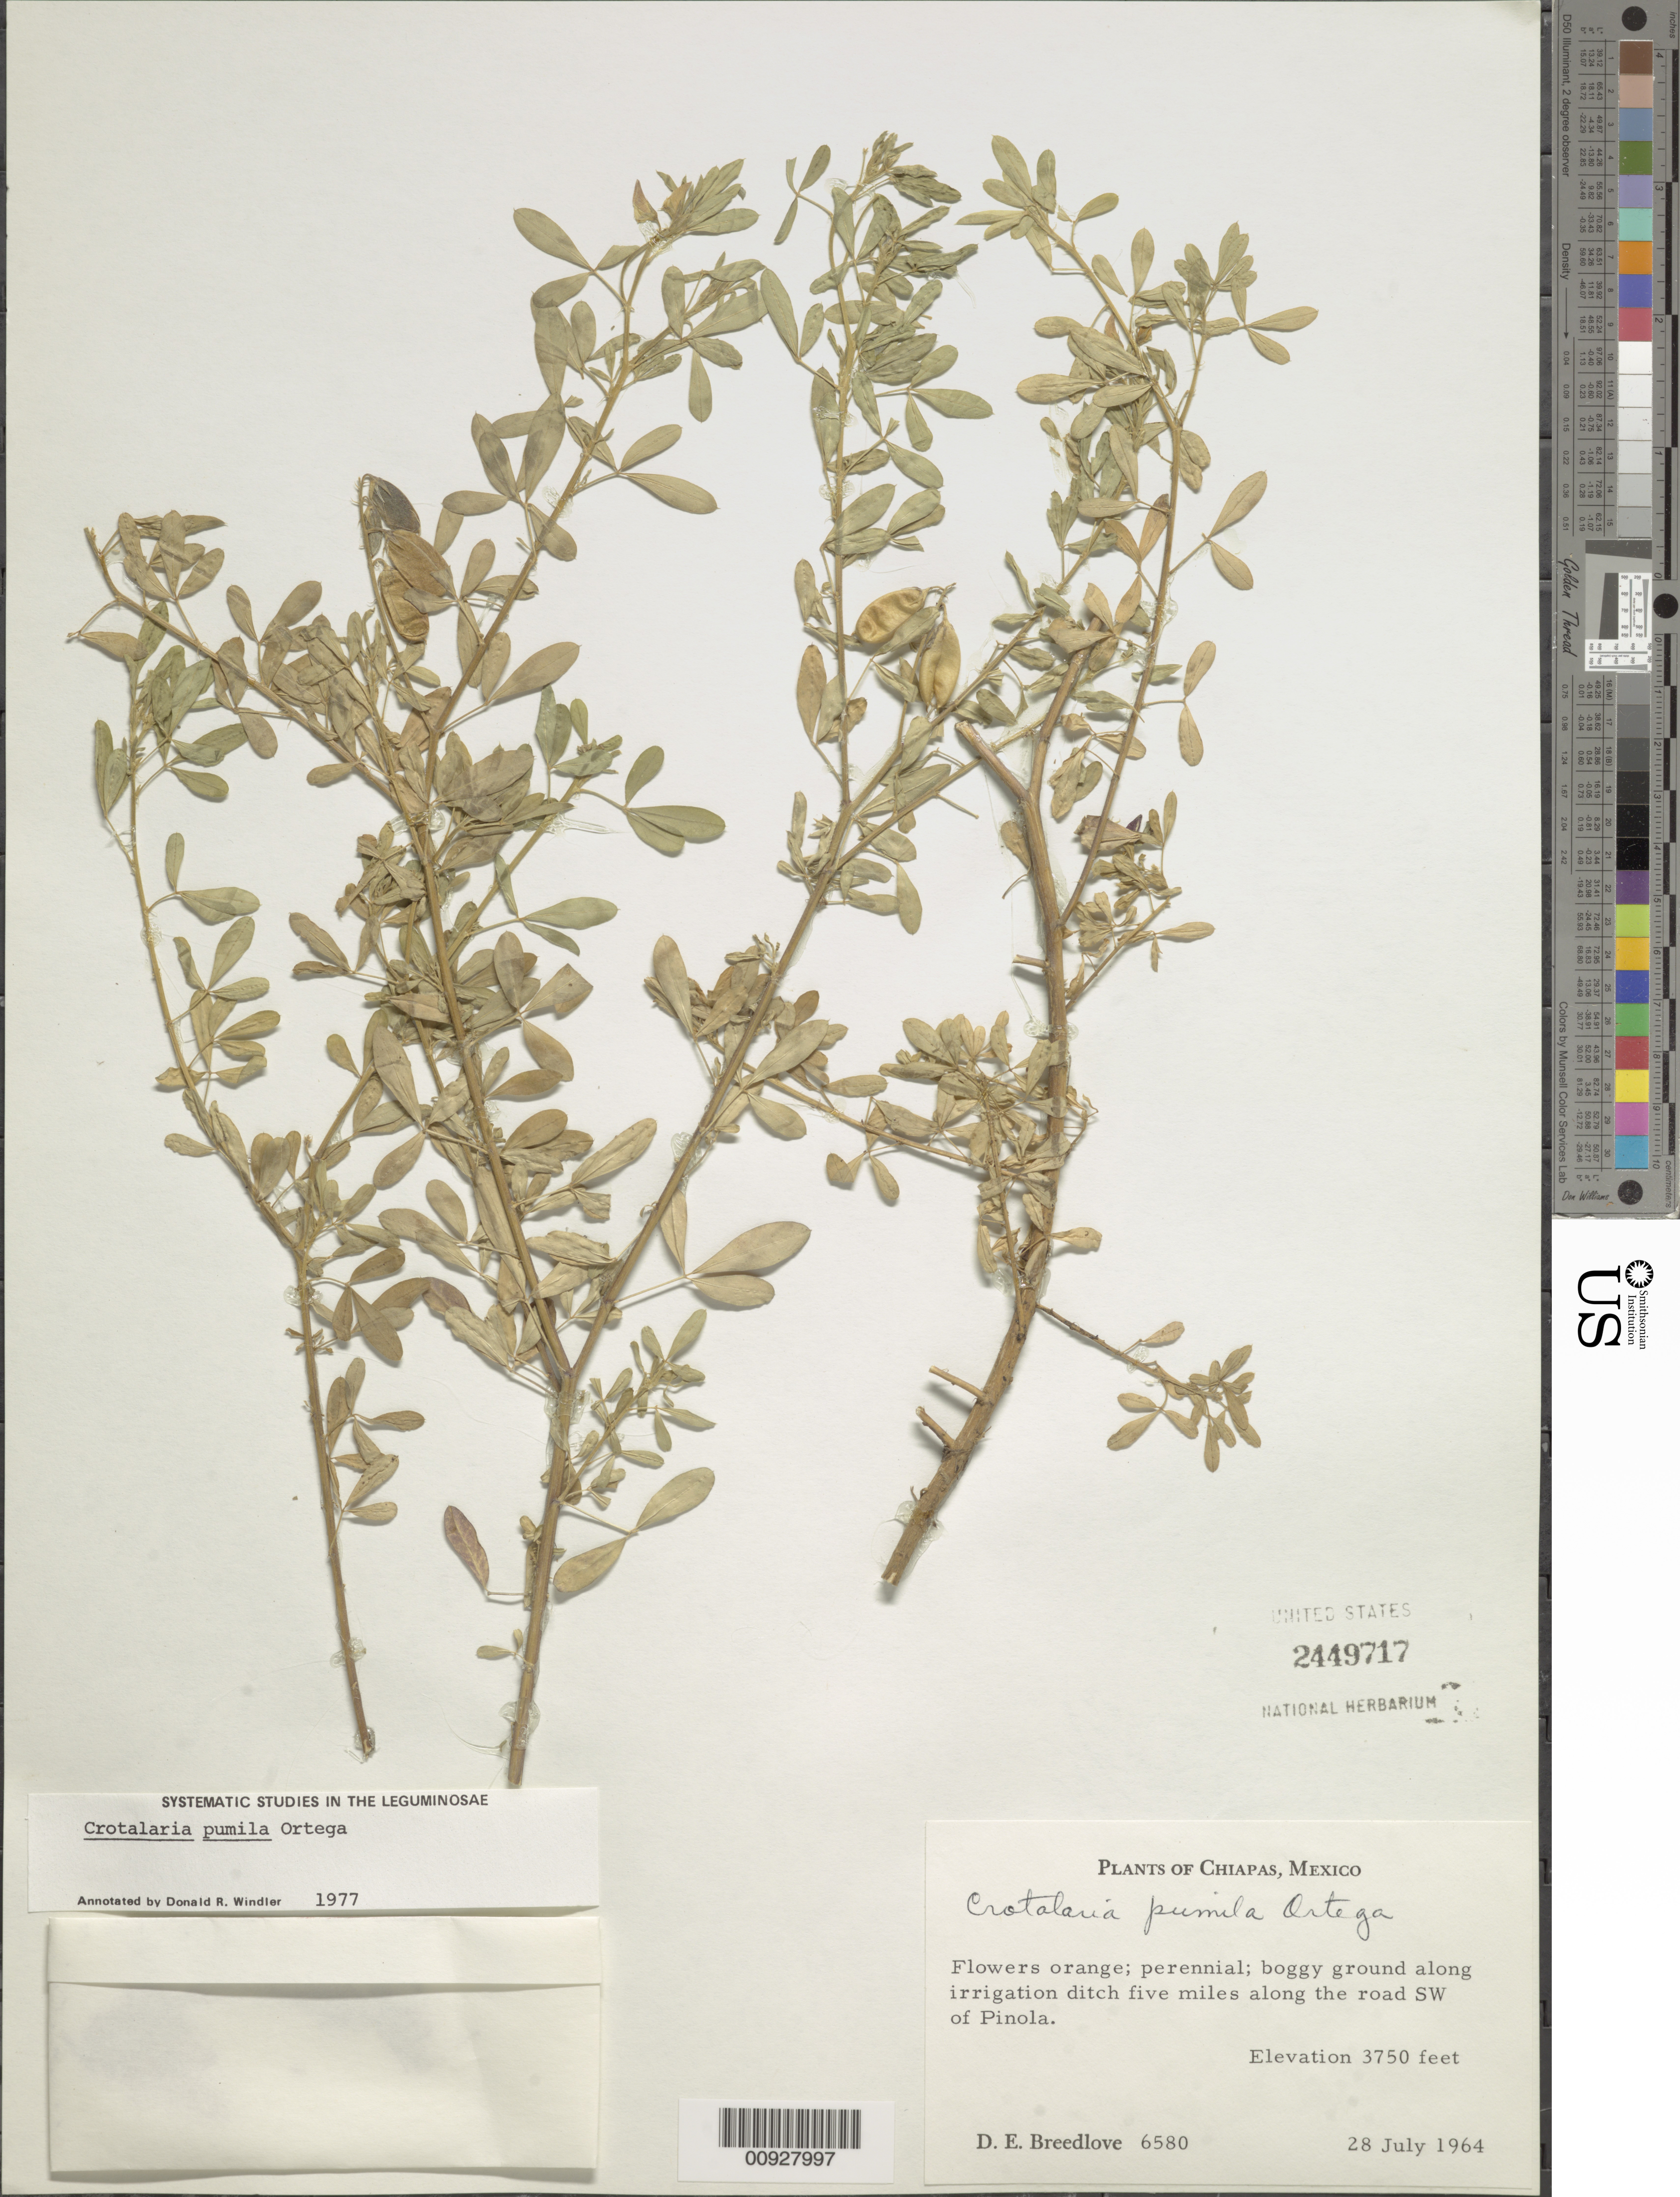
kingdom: Plantae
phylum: Tracheophyta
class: Magnoliopsida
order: Fabales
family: Fabaceae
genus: Crotalaria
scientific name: Crotalaria pumila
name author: Ortega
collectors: D. E. Breedlove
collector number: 6580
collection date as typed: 28 Jul 1964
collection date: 1964-07-28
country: Mexico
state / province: Chiapas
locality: Five miles along the road SW of Pinola, Chiapas.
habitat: Boggy ground along irrigation ditch.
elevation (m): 1143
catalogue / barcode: US 2449717